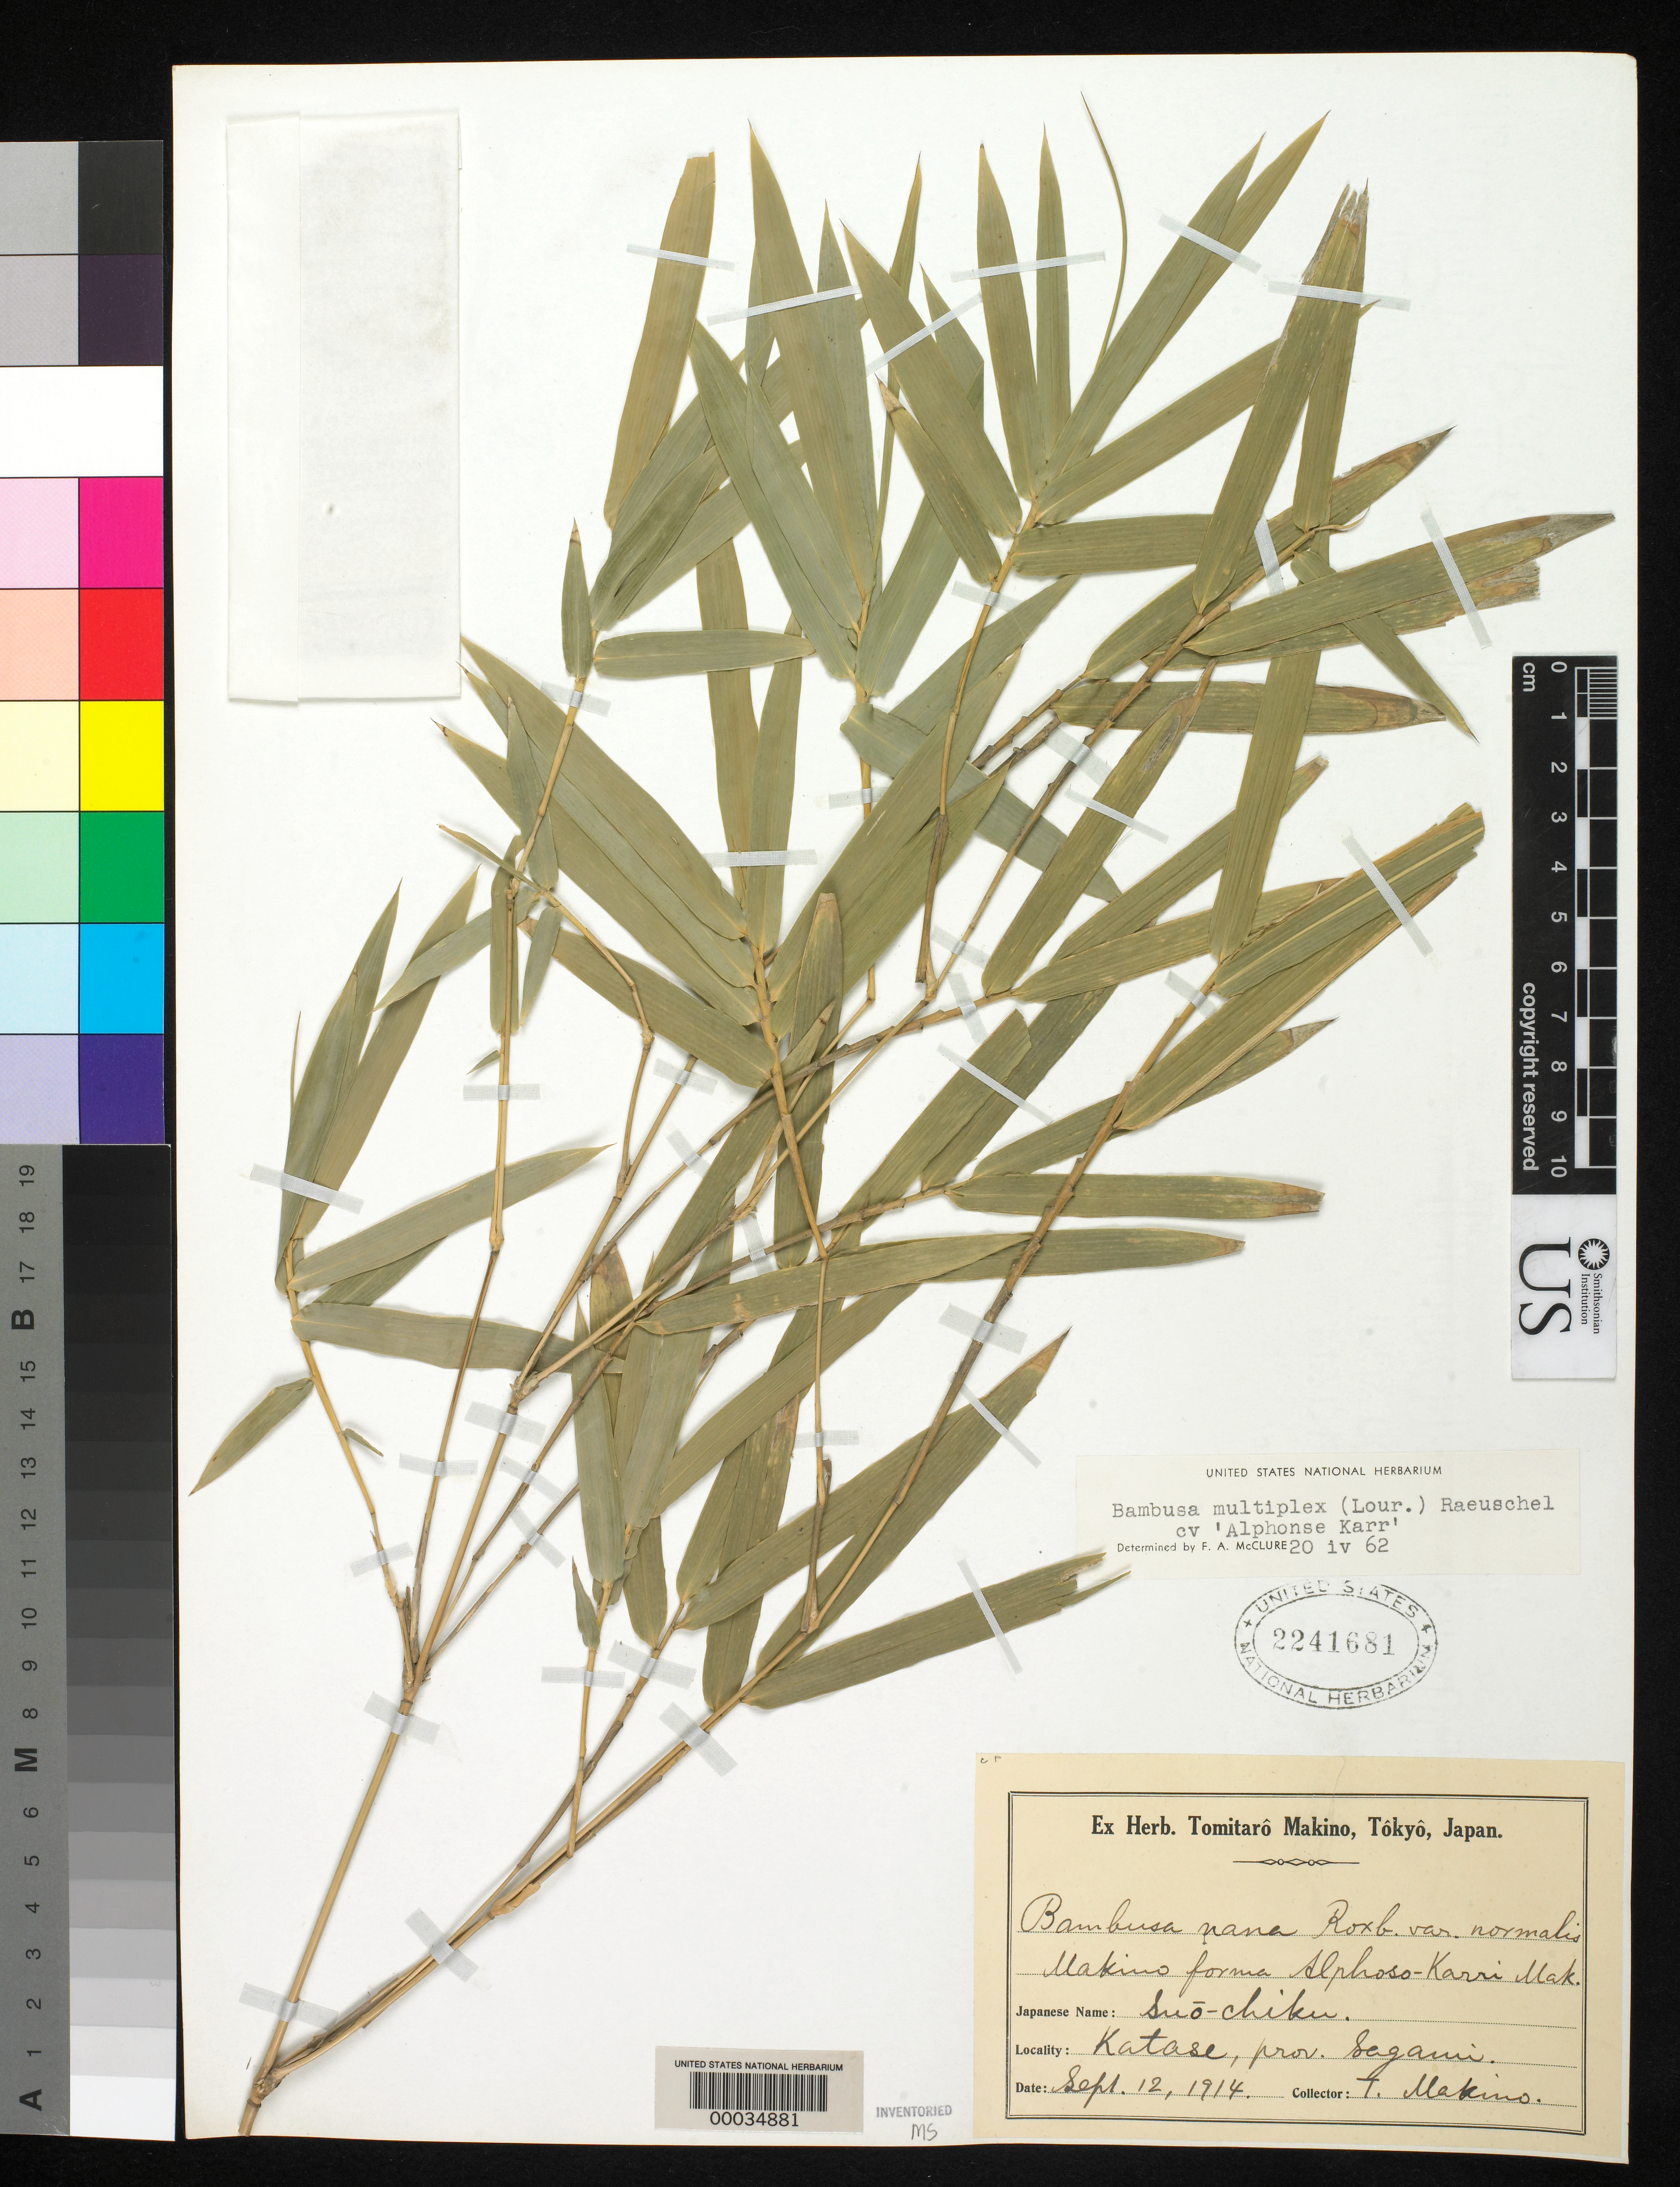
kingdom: Plantae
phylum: Tracheophyta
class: Liliopsida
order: Poales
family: Poaceae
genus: Bambusa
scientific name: Bambusa glaucescens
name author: (Willd.) Merr.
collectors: T. Makino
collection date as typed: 12 Sep 1914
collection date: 1914-09-12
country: Japan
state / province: Kagosima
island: Kyushu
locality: Sagami, katase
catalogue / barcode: US 2241681